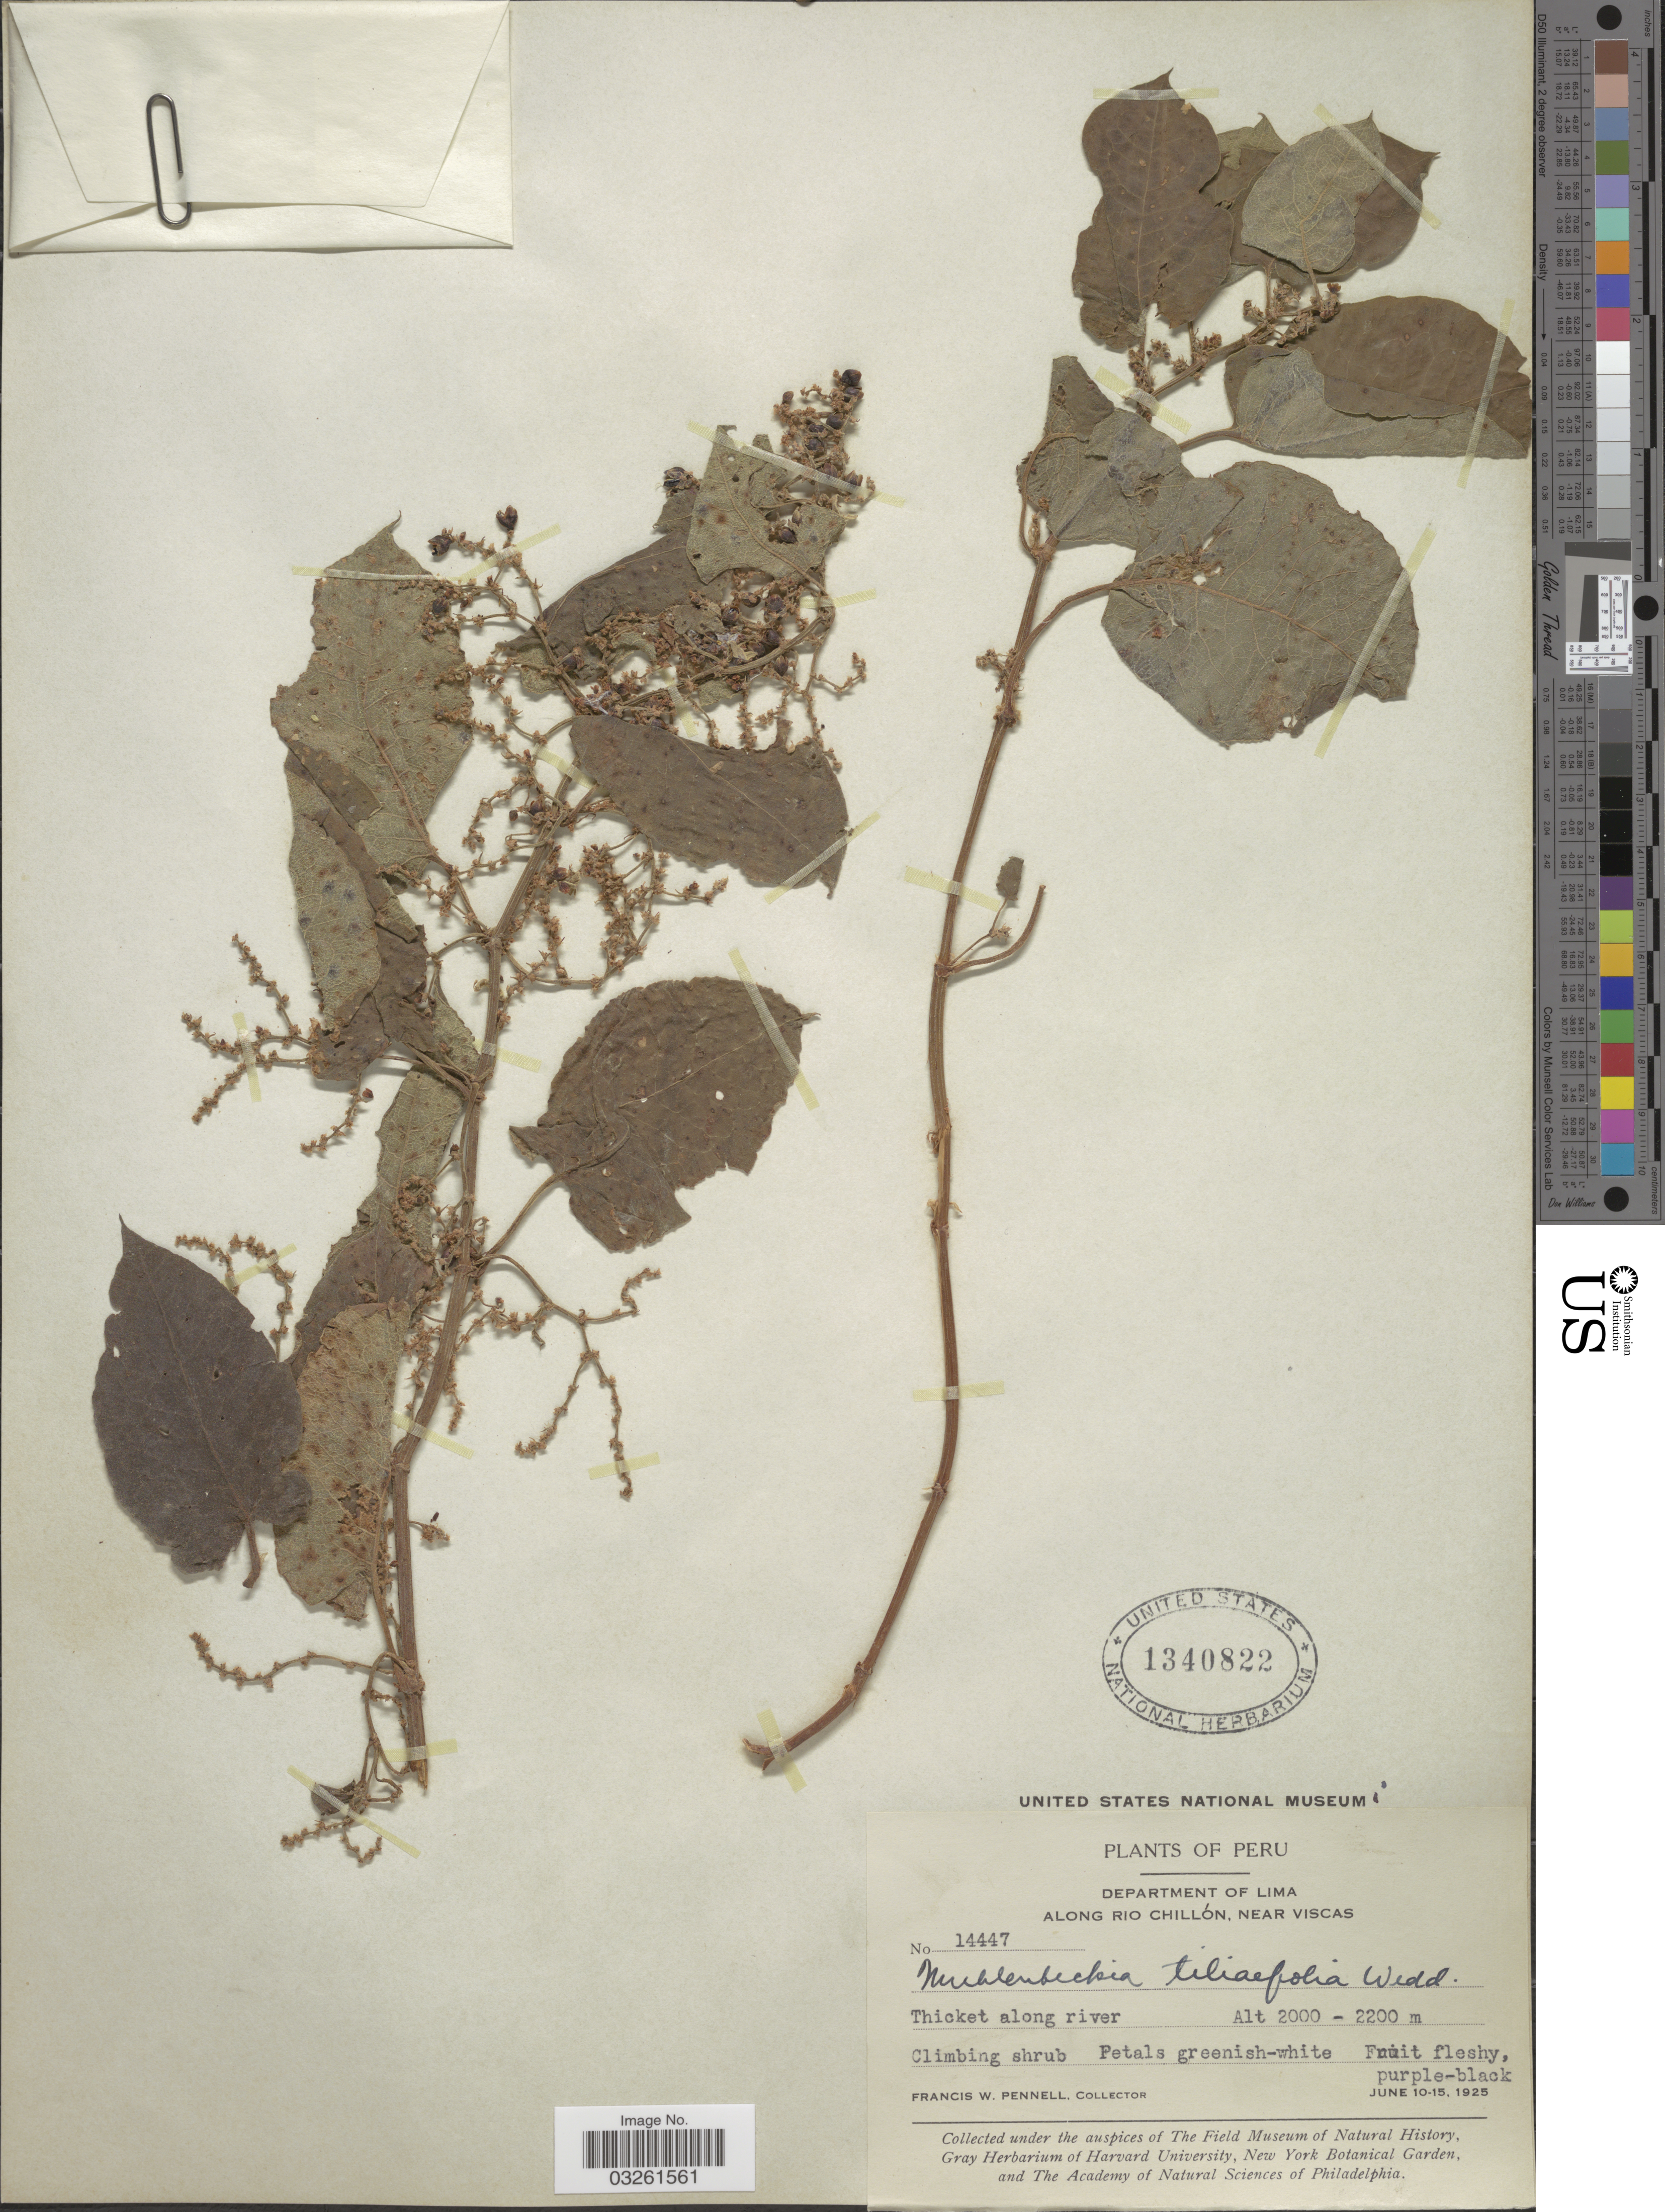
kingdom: Plantae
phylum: Tracheophyta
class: Magnoliopsida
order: Caryophyllales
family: Polygonaceae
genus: Muehlenbeckia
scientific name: Muehlenbeckia tiliifolia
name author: Wedd.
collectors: F. W. Pennell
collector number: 14447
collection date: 1925-06-10/1925-06-15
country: Peru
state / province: Lima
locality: Department of Lima, along Rio Chillón, Near Viscas.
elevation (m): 2000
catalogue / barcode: US 1340822